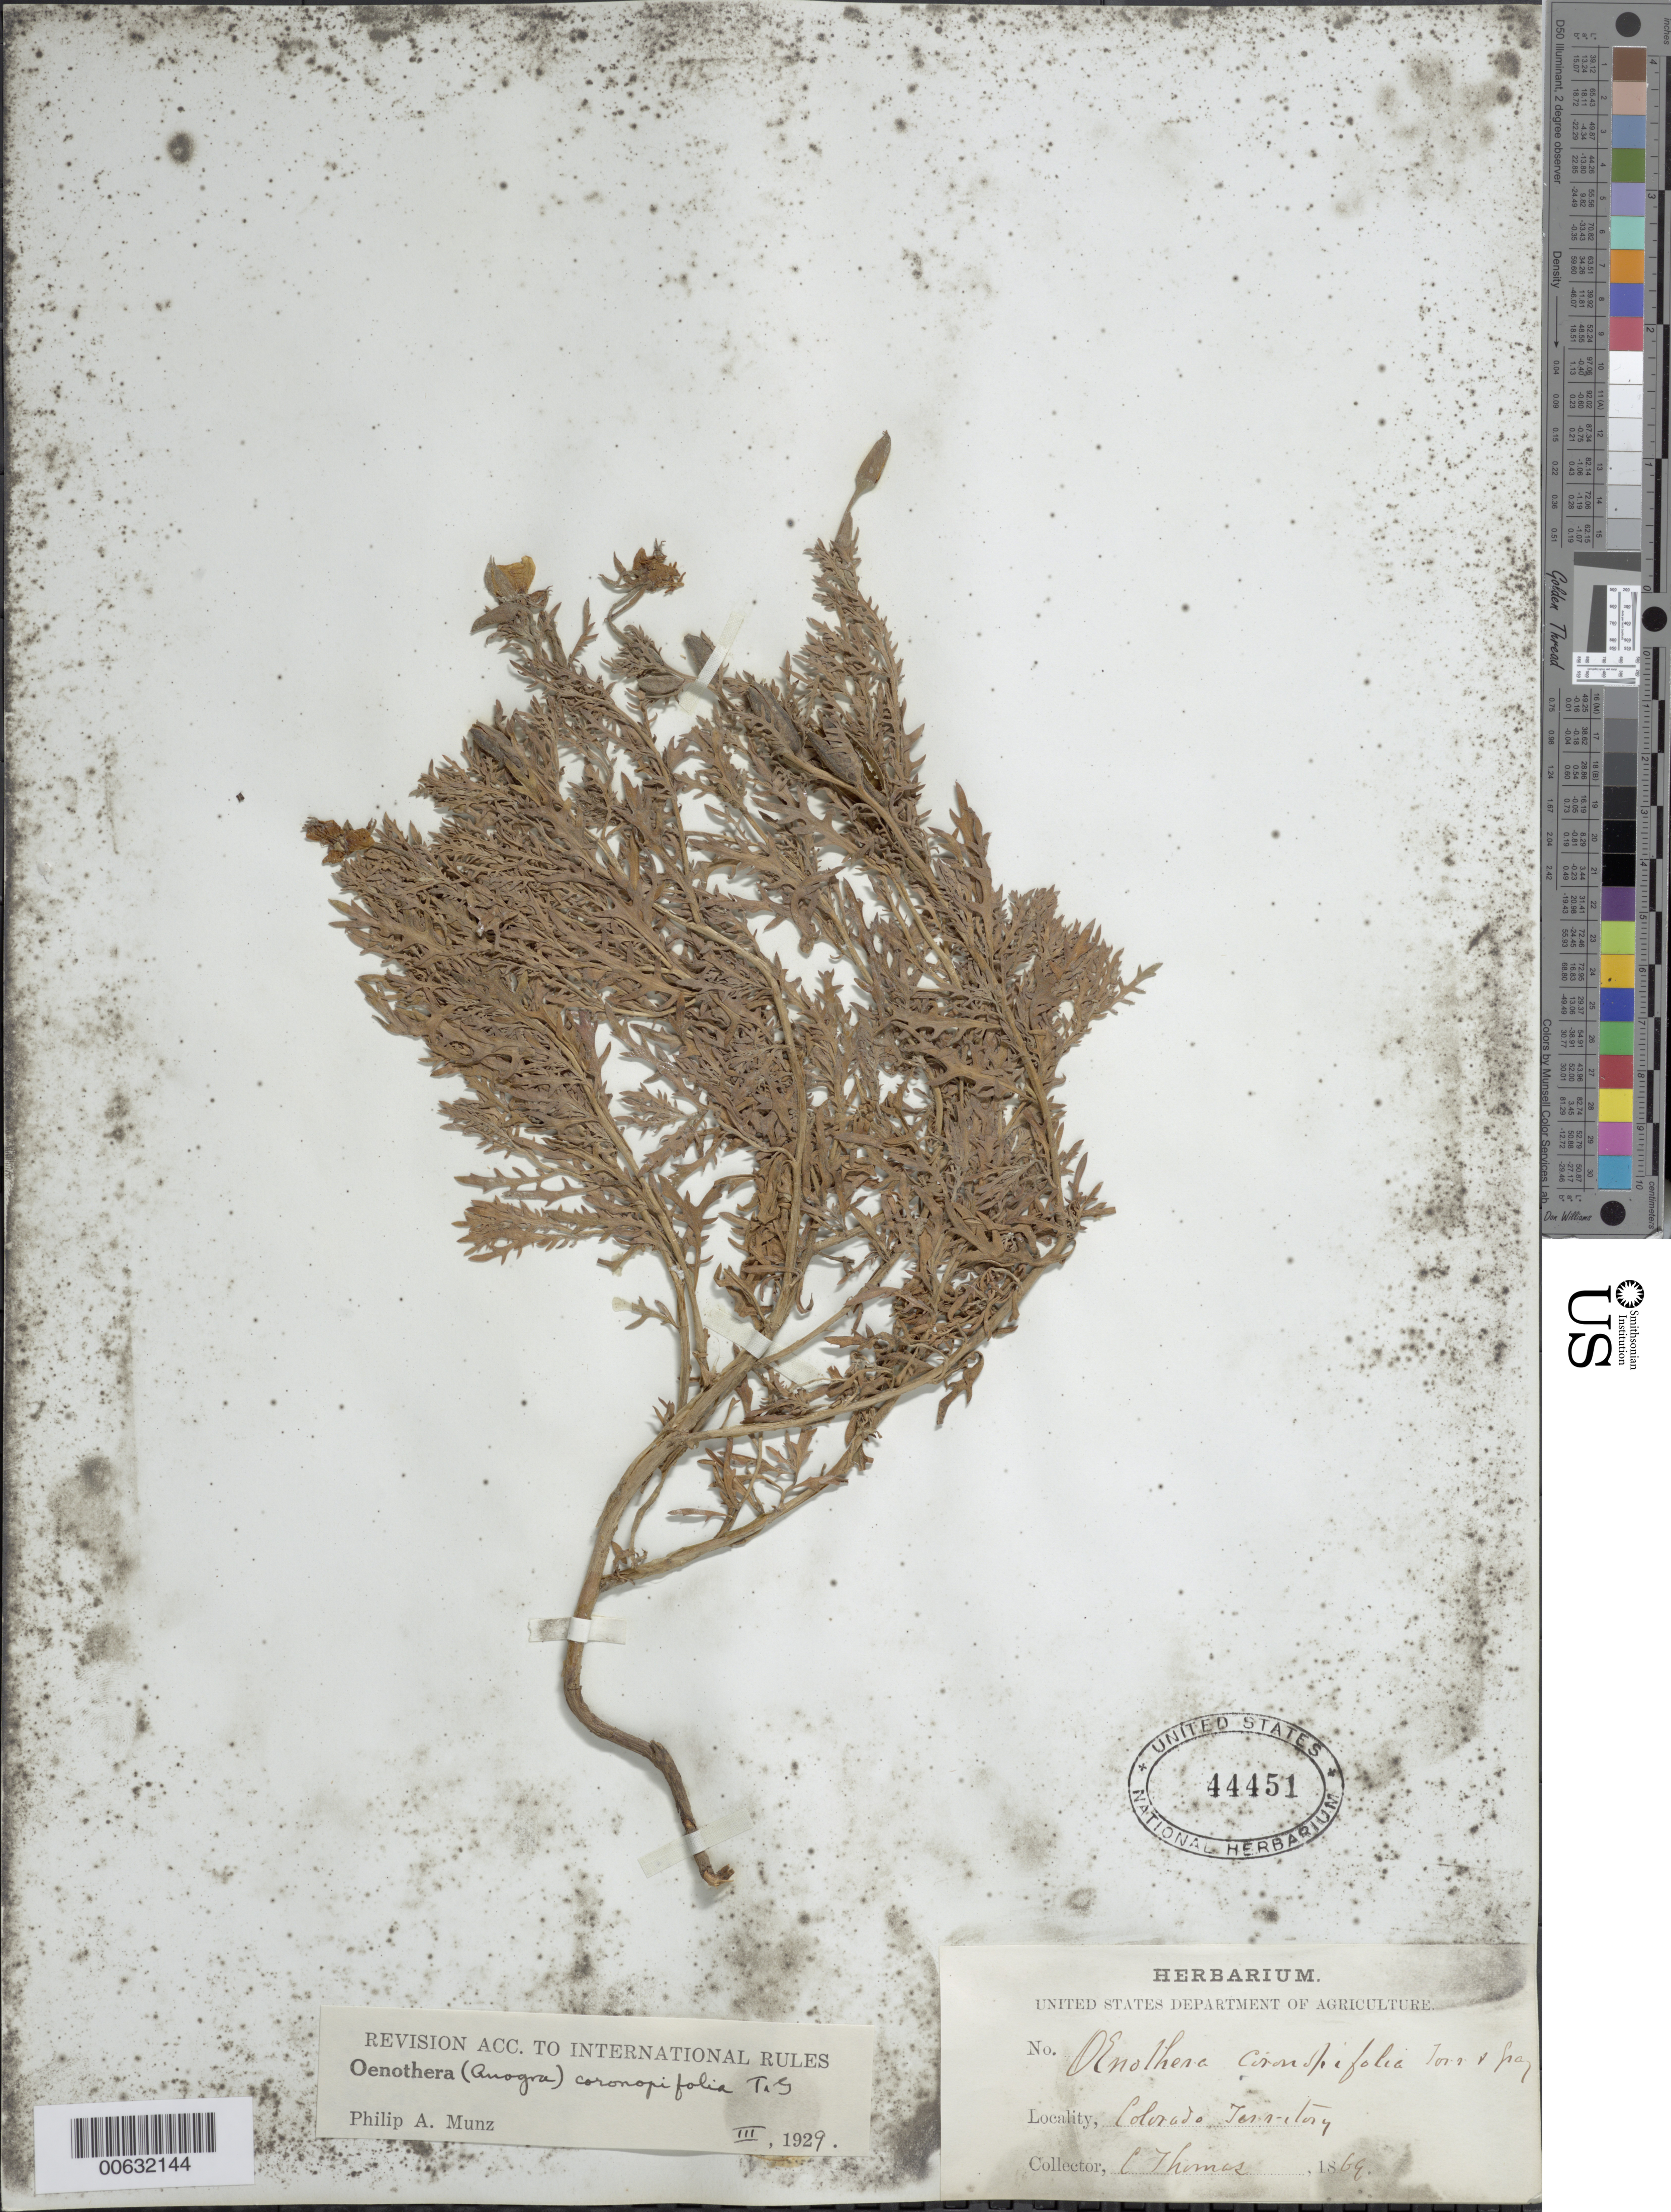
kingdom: Plantae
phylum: Tracheophyta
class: Magnoliopsida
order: Myrtales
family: Onagraceae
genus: Oenothera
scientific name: Oenothera coronopifolia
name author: Torr. & A. Gray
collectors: C. Thomas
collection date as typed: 1869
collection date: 1869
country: United States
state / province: Colorado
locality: Colorado Territory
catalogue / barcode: US 44451